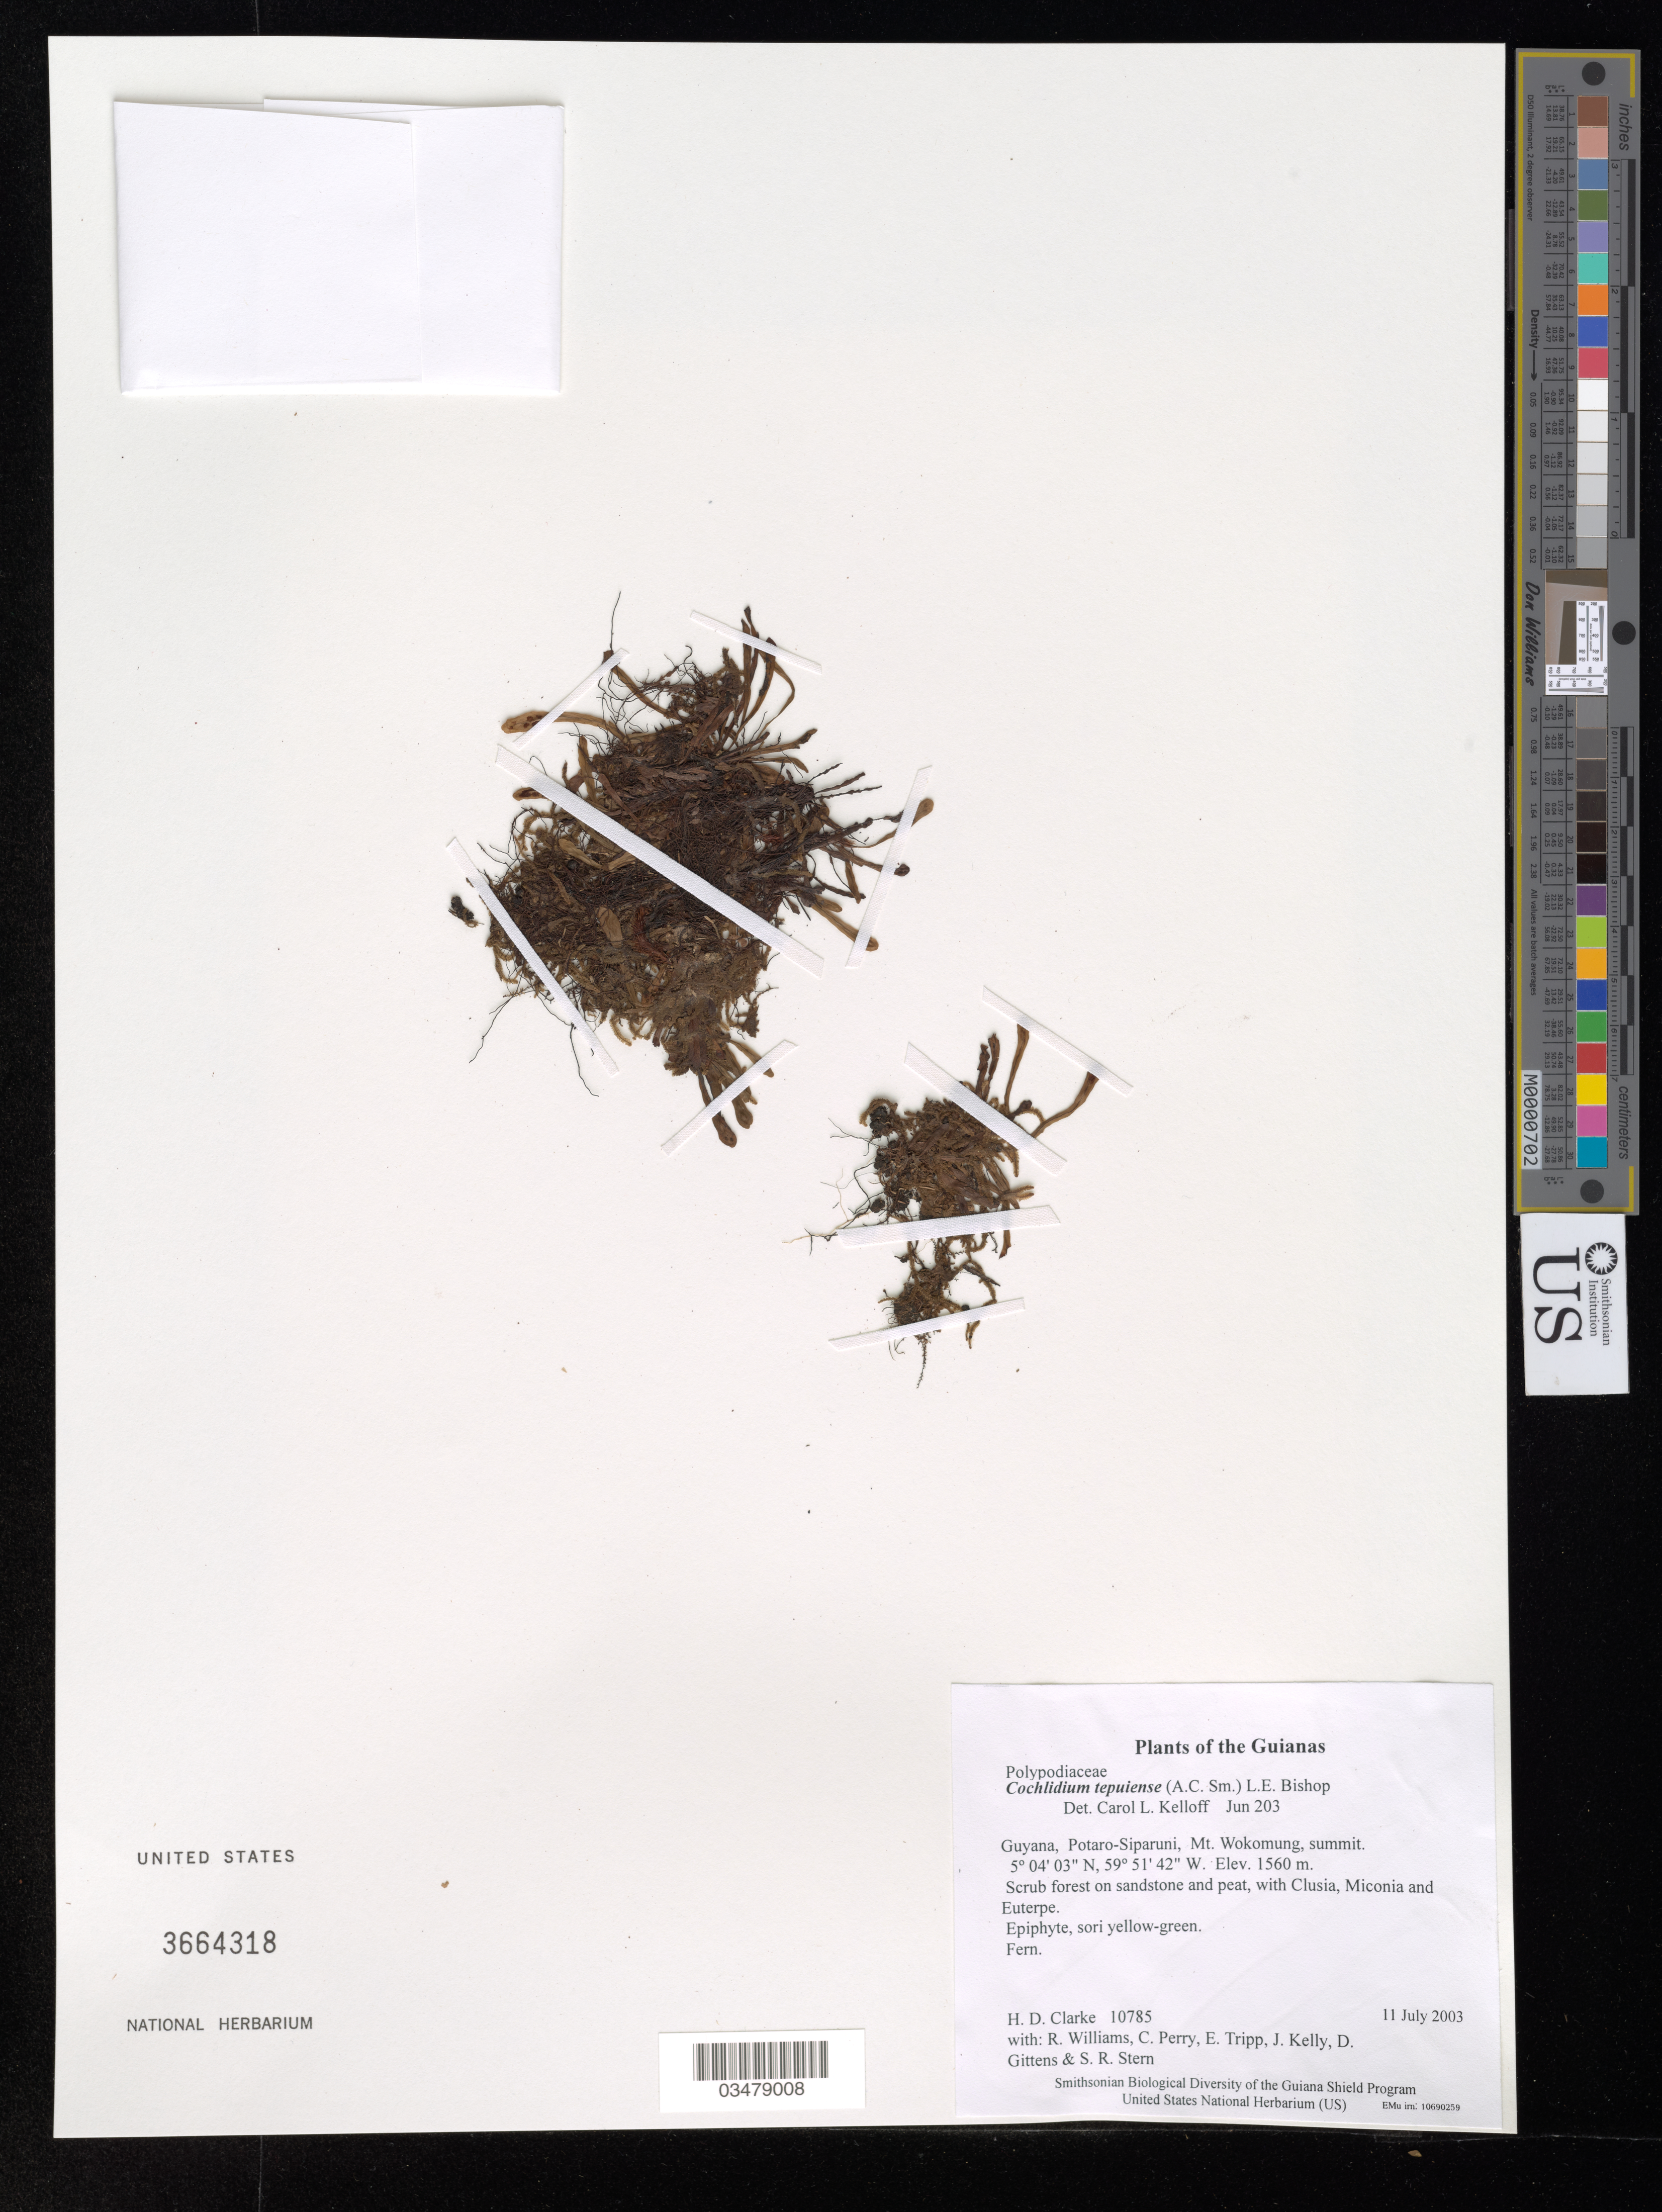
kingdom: Plantae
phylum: Tracheophyta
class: Polypodiopsida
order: Polypodiales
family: Polypodiaceae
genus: Cochlidium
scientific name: Cochlidium tepuiense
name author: (A.C. Sm.) L.E. Bishop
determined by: Kelloff, Carol L., (US), Smithsonian Institution - National Museum of Natural History (UNITED STATES)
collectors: H. D. Clarke, R. Williams, C. Perry, E. Tripp, J. Kelly, D. Gittens & S. R. Stern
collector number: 10785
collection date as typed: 11 July 2003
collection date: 2003-07-11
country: Guyana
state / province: Potaro-Siparuni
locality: Mt. Wokomung, summit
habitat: Scrub forest on sandstone and peat, with Clusia, Miconia and Euterpe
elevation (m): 1560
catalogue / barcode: US 3364318